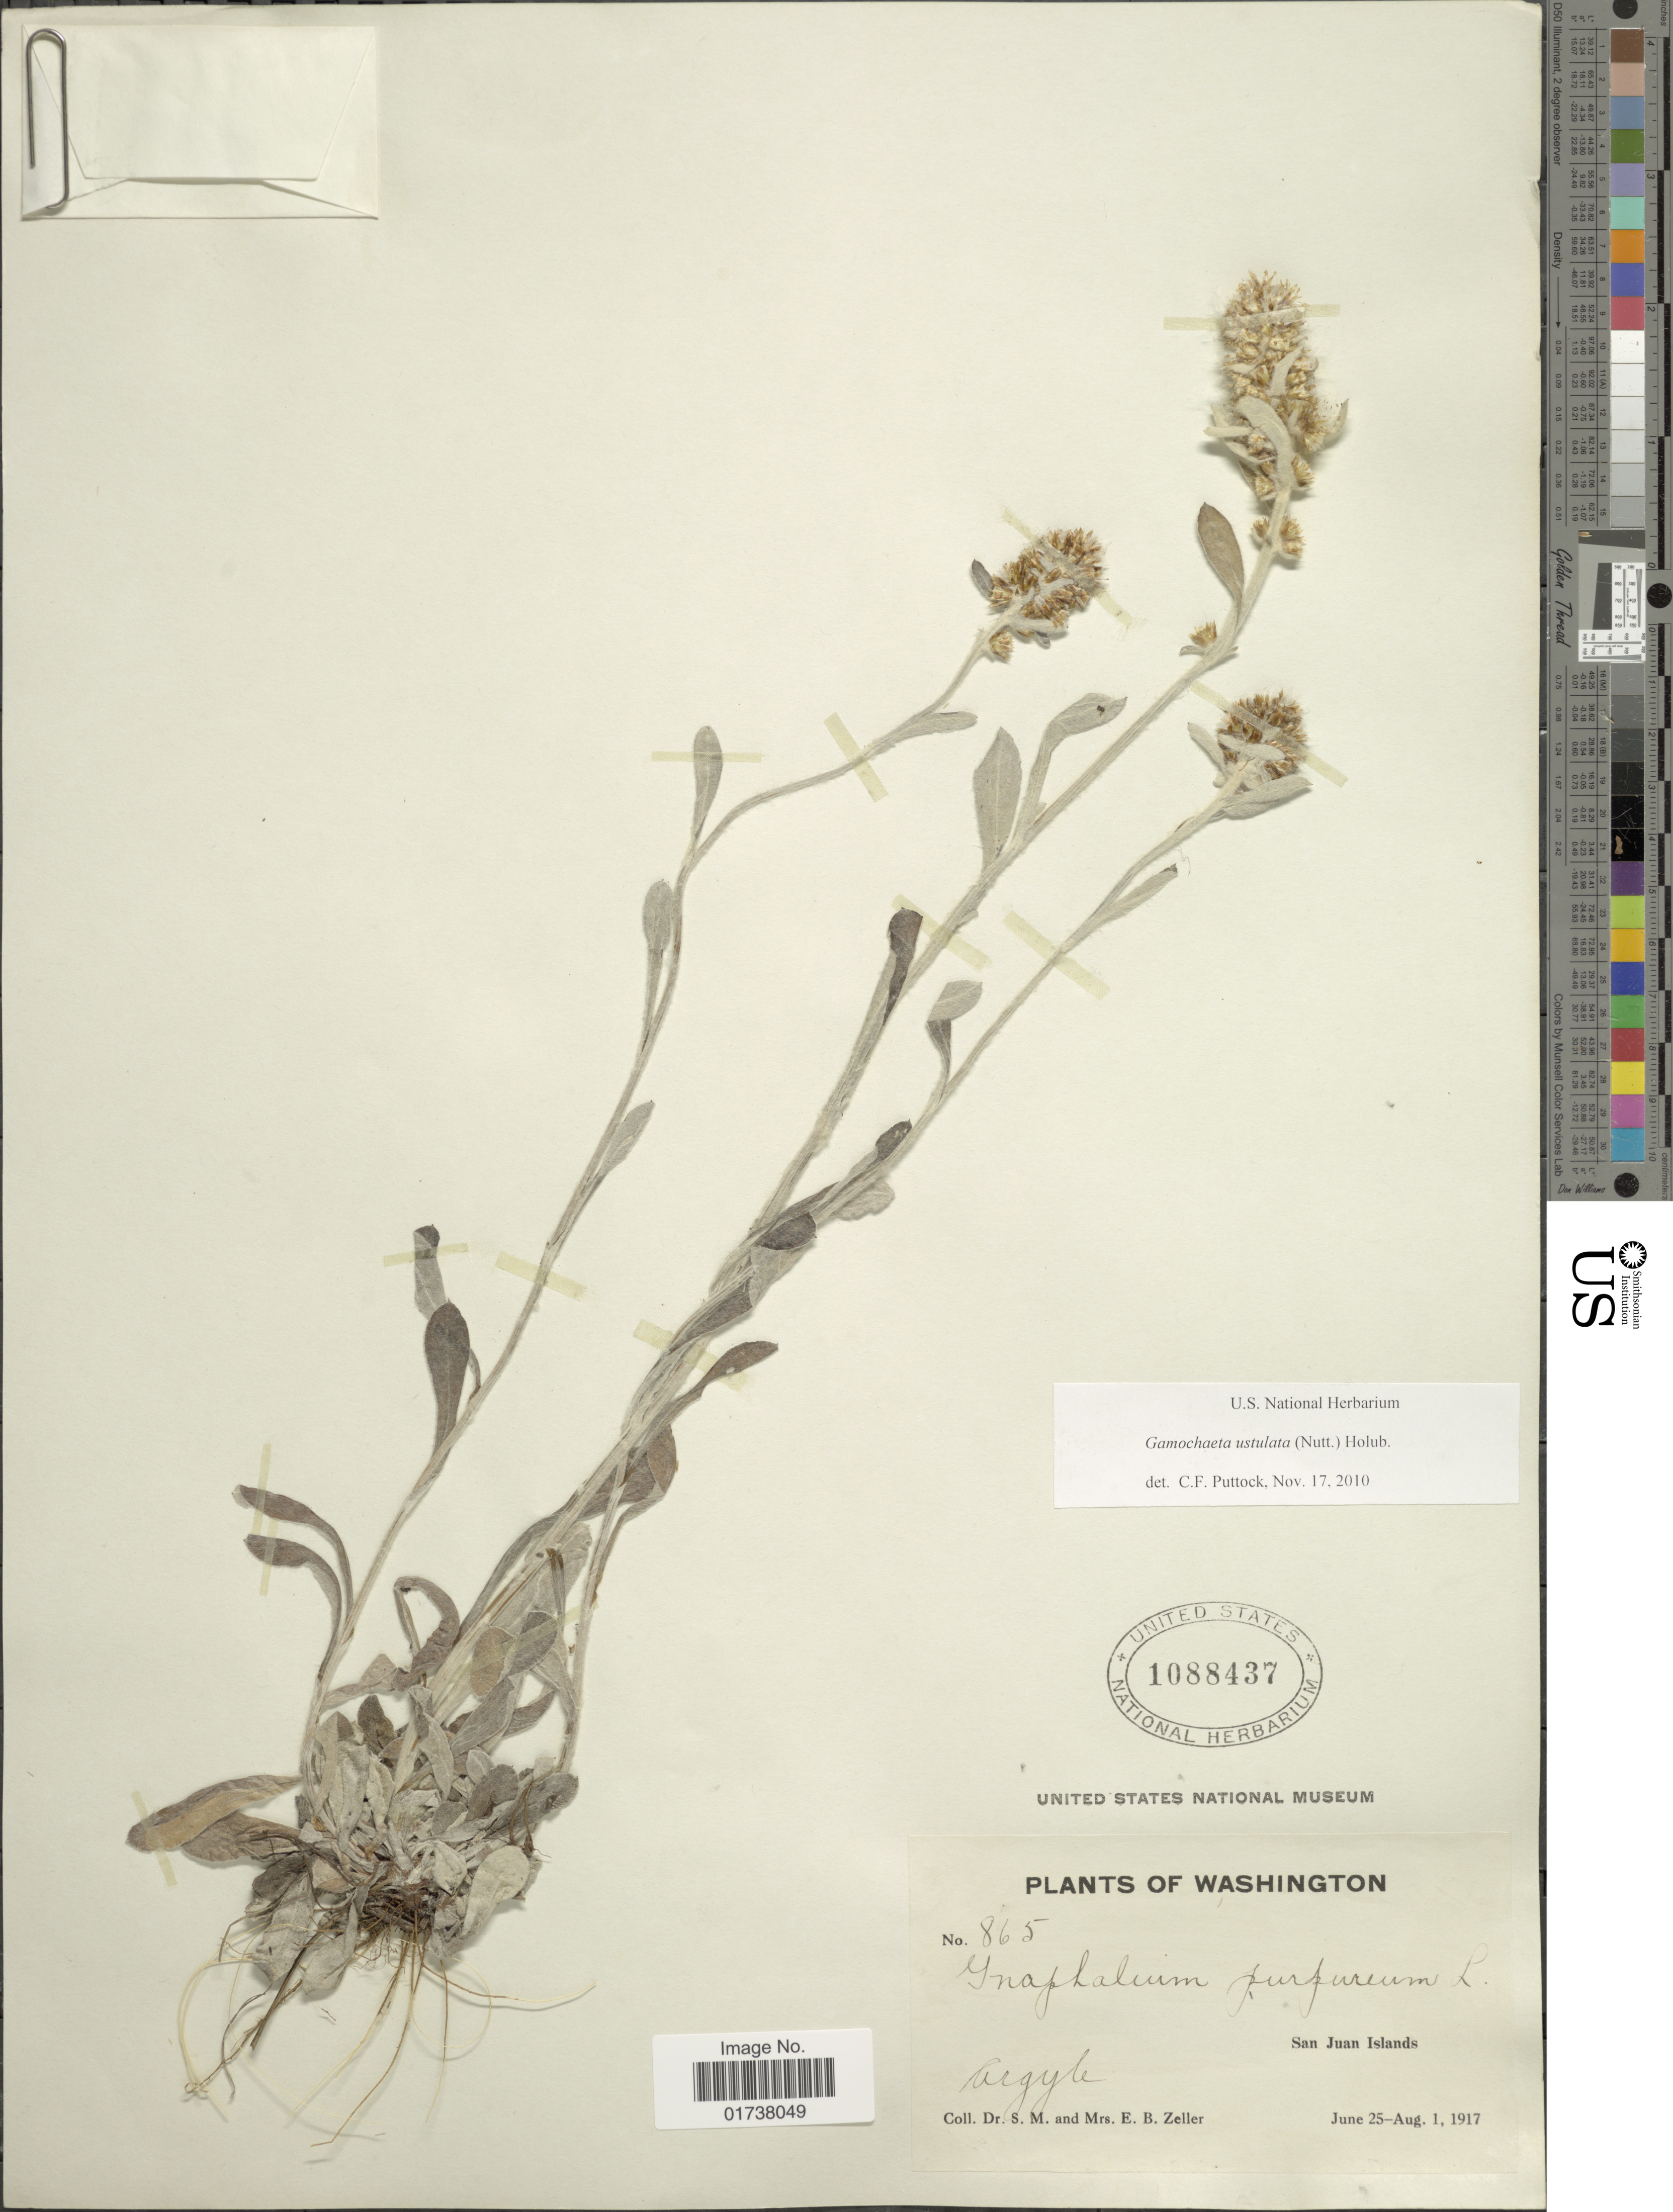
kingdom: Plantae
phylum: Tracheophyta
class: Magnoliopsida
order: Asterales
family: Asteraceae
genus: Gamochaeta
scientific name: Gamochaeta ustulata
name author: (Nutt.) Holub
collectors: S. Zeller & E. Zeller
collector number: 865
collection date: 1917-06-25/1917-08-01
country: United States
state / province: Washington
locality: San Juan Islands, Argyle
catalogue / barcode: US 1088437